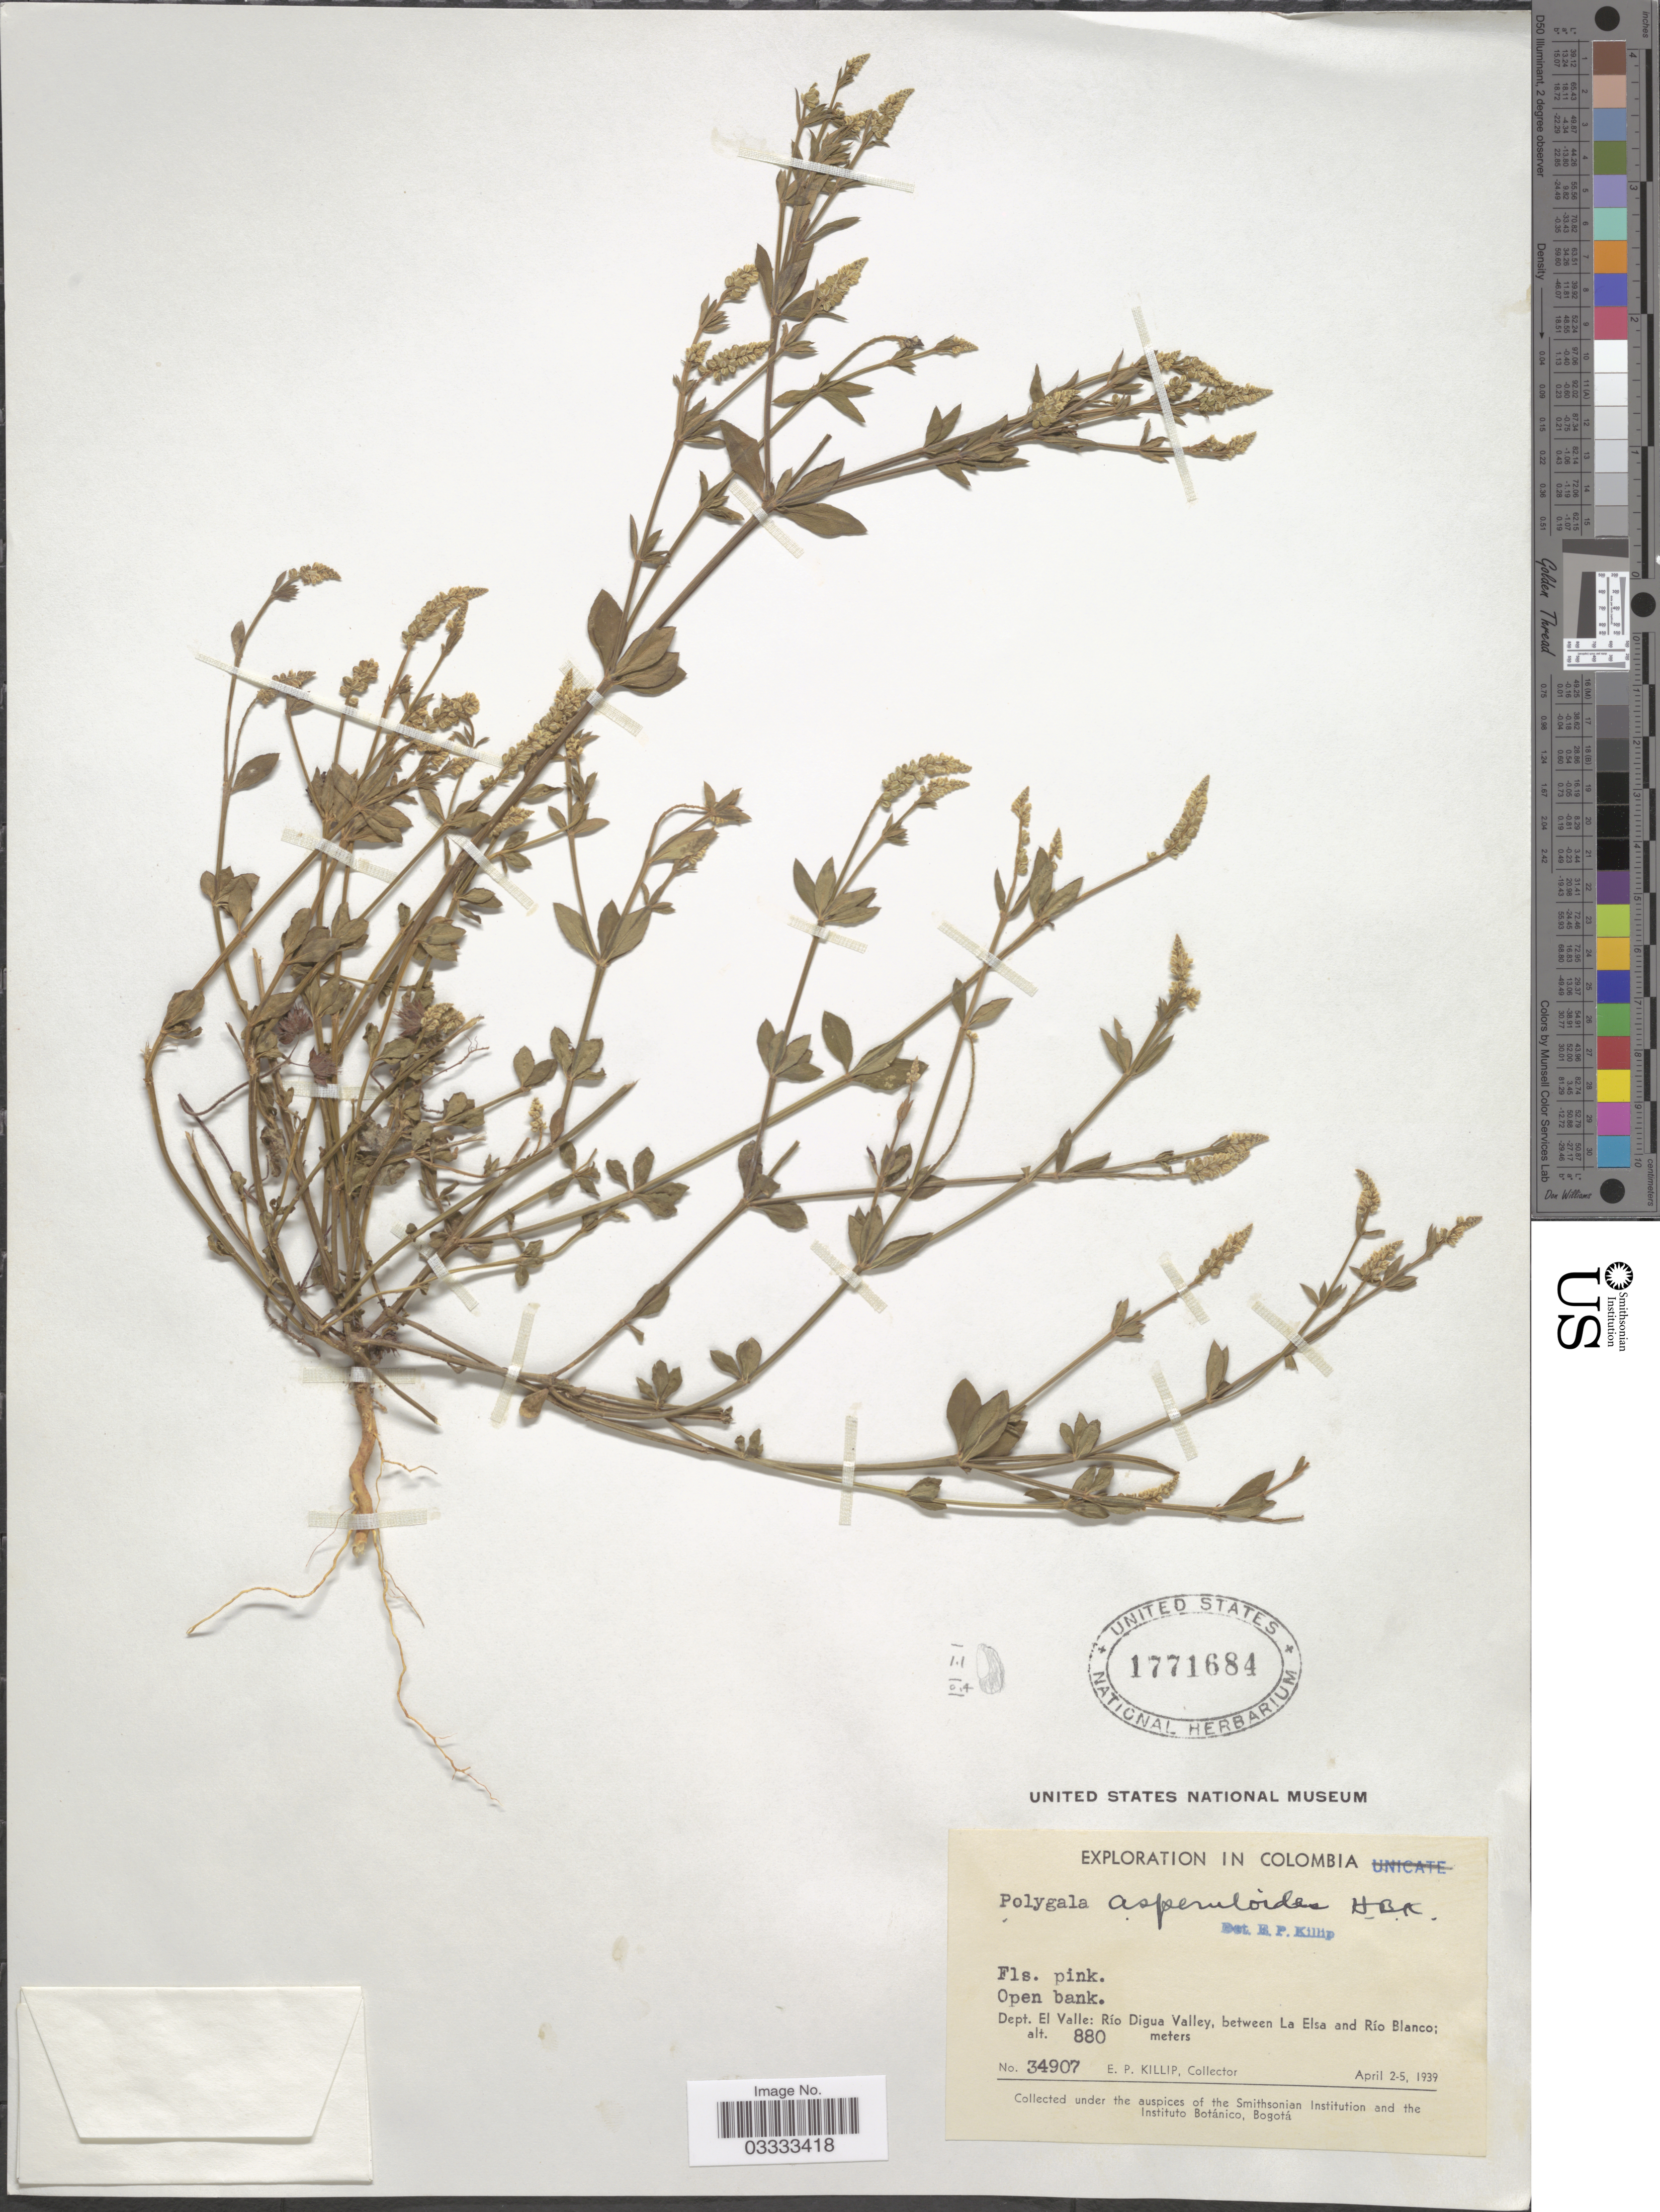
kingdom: Plantae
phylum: Tracheophyta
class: Magnoliopsida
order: Fabales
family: Polygalaceae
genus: Polygala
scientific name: Polygala asperuloides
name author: Kunth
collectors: E. P. Killip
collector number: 34907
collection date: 1939-04-02/1939-04-05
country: Colombia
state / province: Valle del Cauca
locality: Río Digua Valley, between La Elsa and Río Blanco.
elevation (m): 880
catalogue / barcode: US 1771684